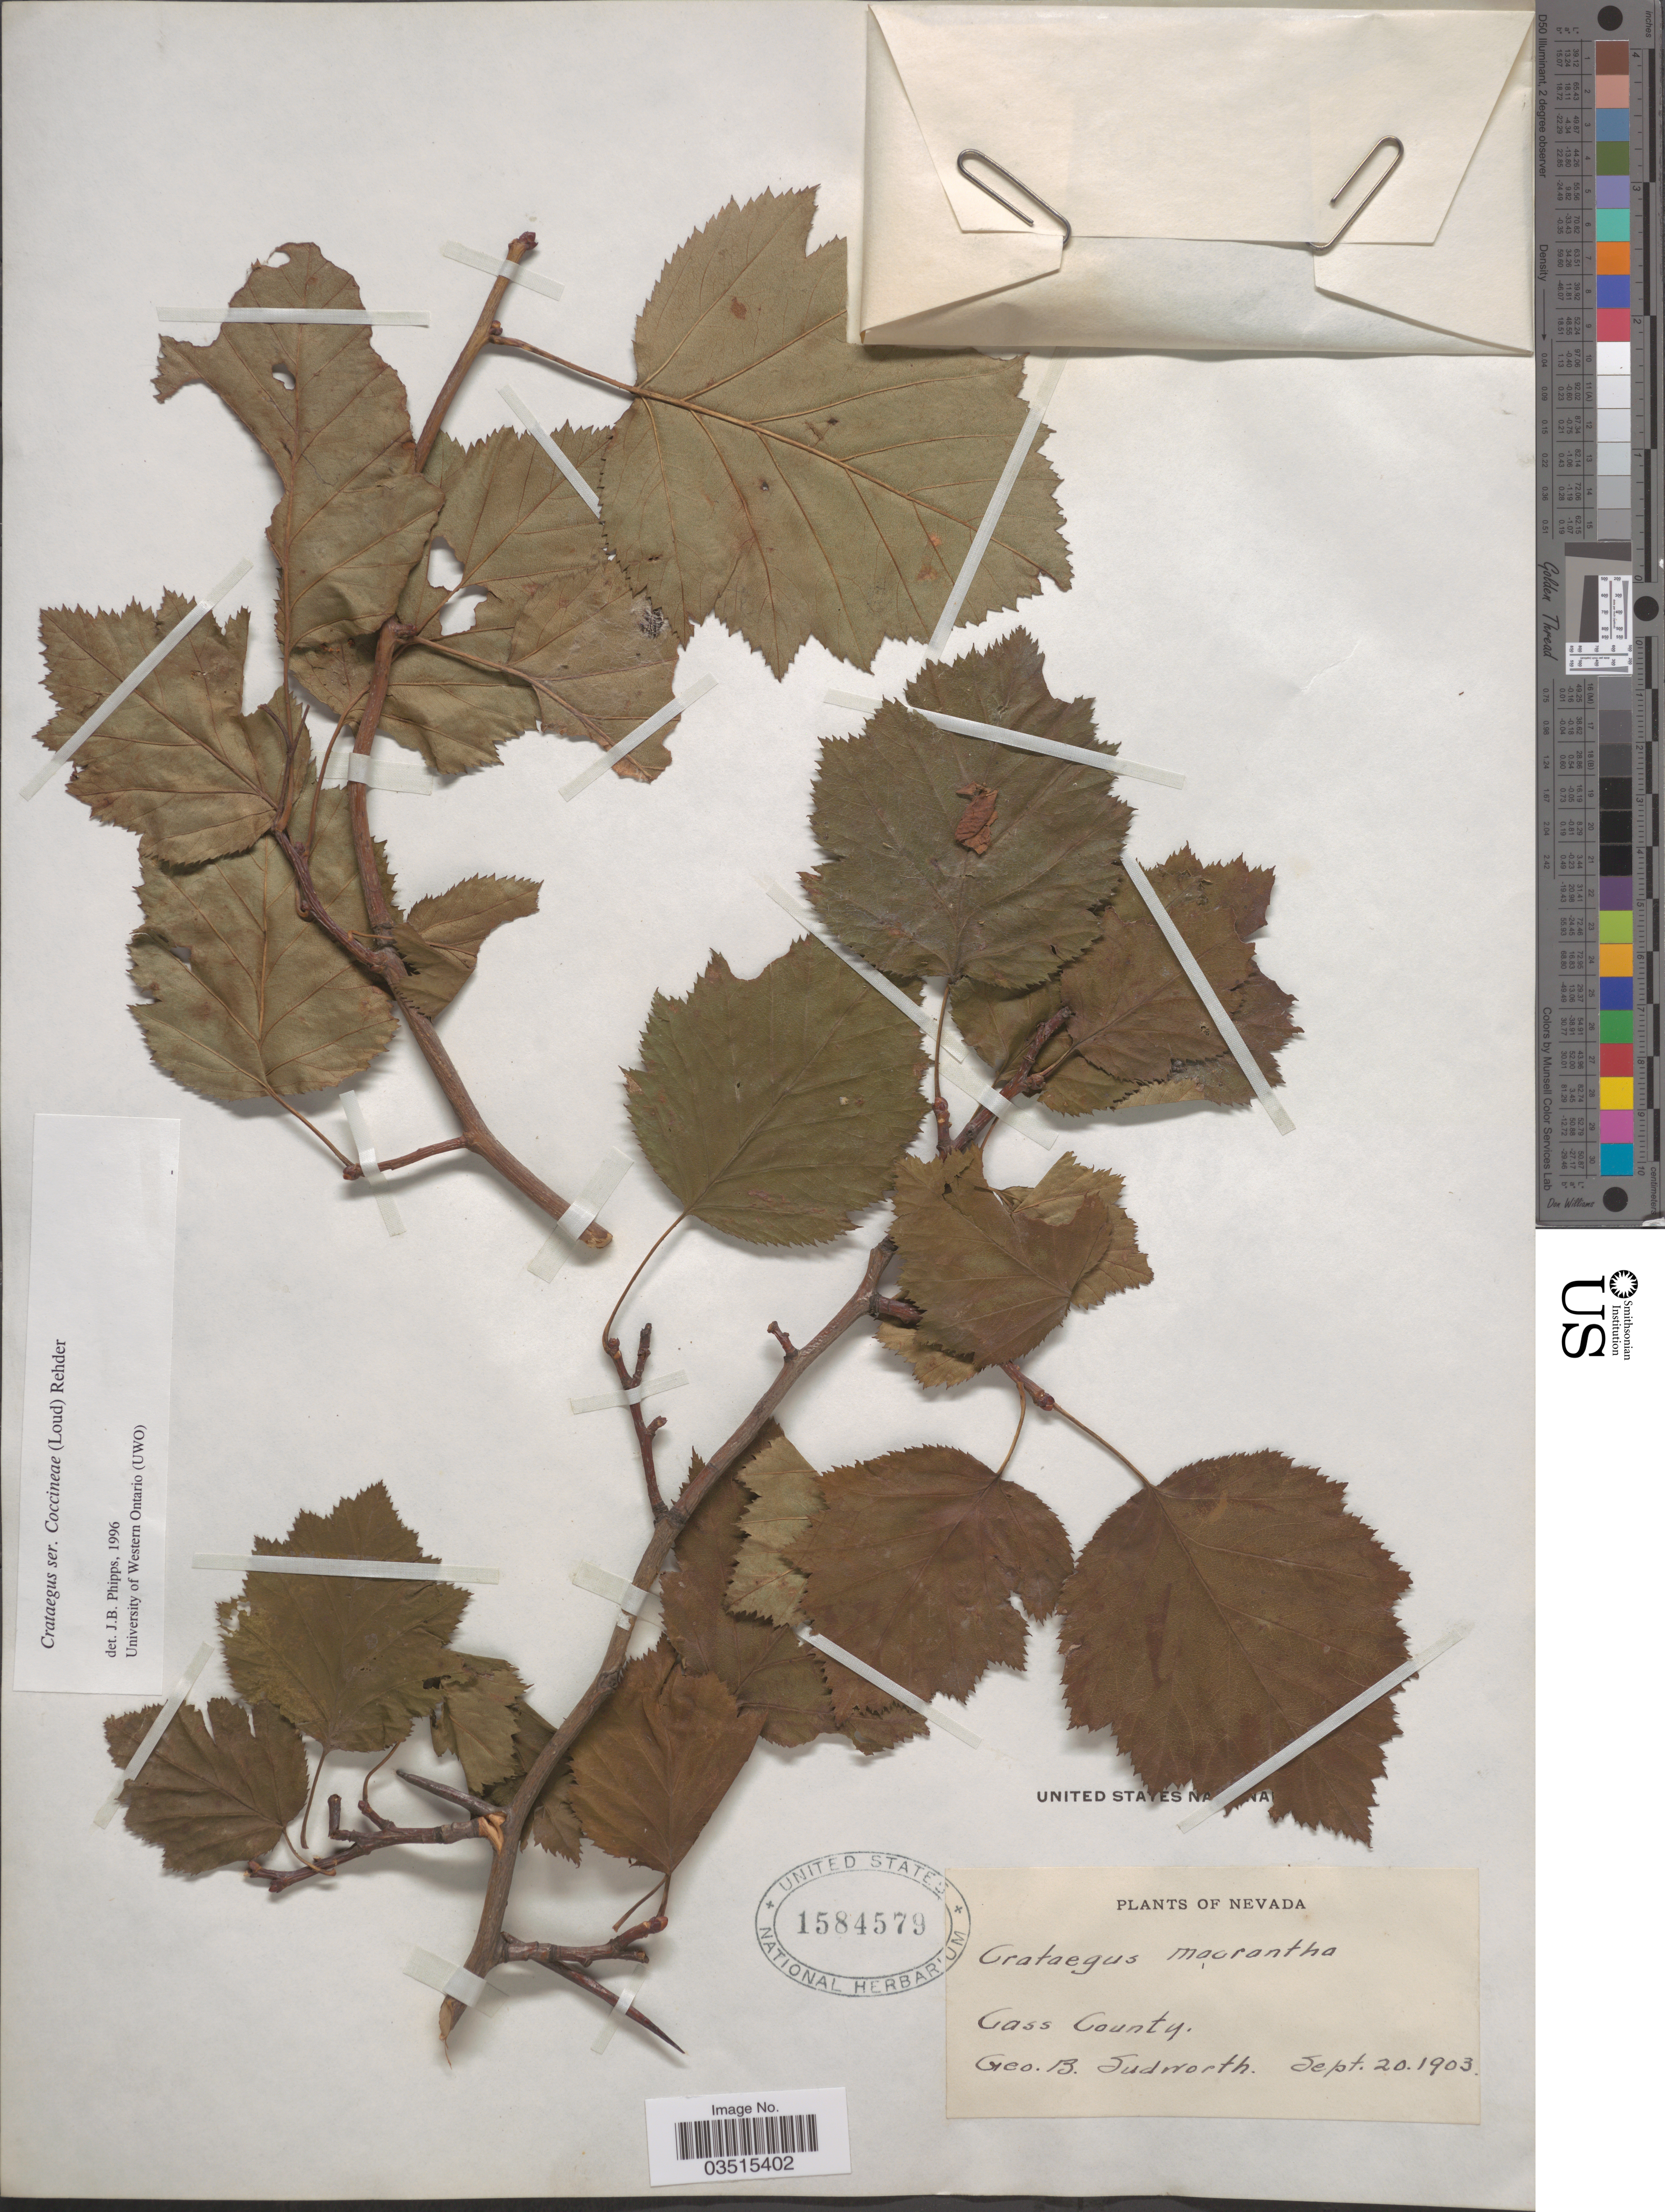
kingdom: Plantae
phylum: Tracheophyta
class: Magnoliopsida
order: Rosales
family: Rosaceae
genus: Crataegus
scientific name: Crataegus macracantha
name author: (Lindl.) Lodd. ex Loudon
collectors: G. B. Sudworth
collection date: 1903-09-20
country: United States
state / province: Nevada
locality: Gass County.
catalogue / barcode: US 1584579